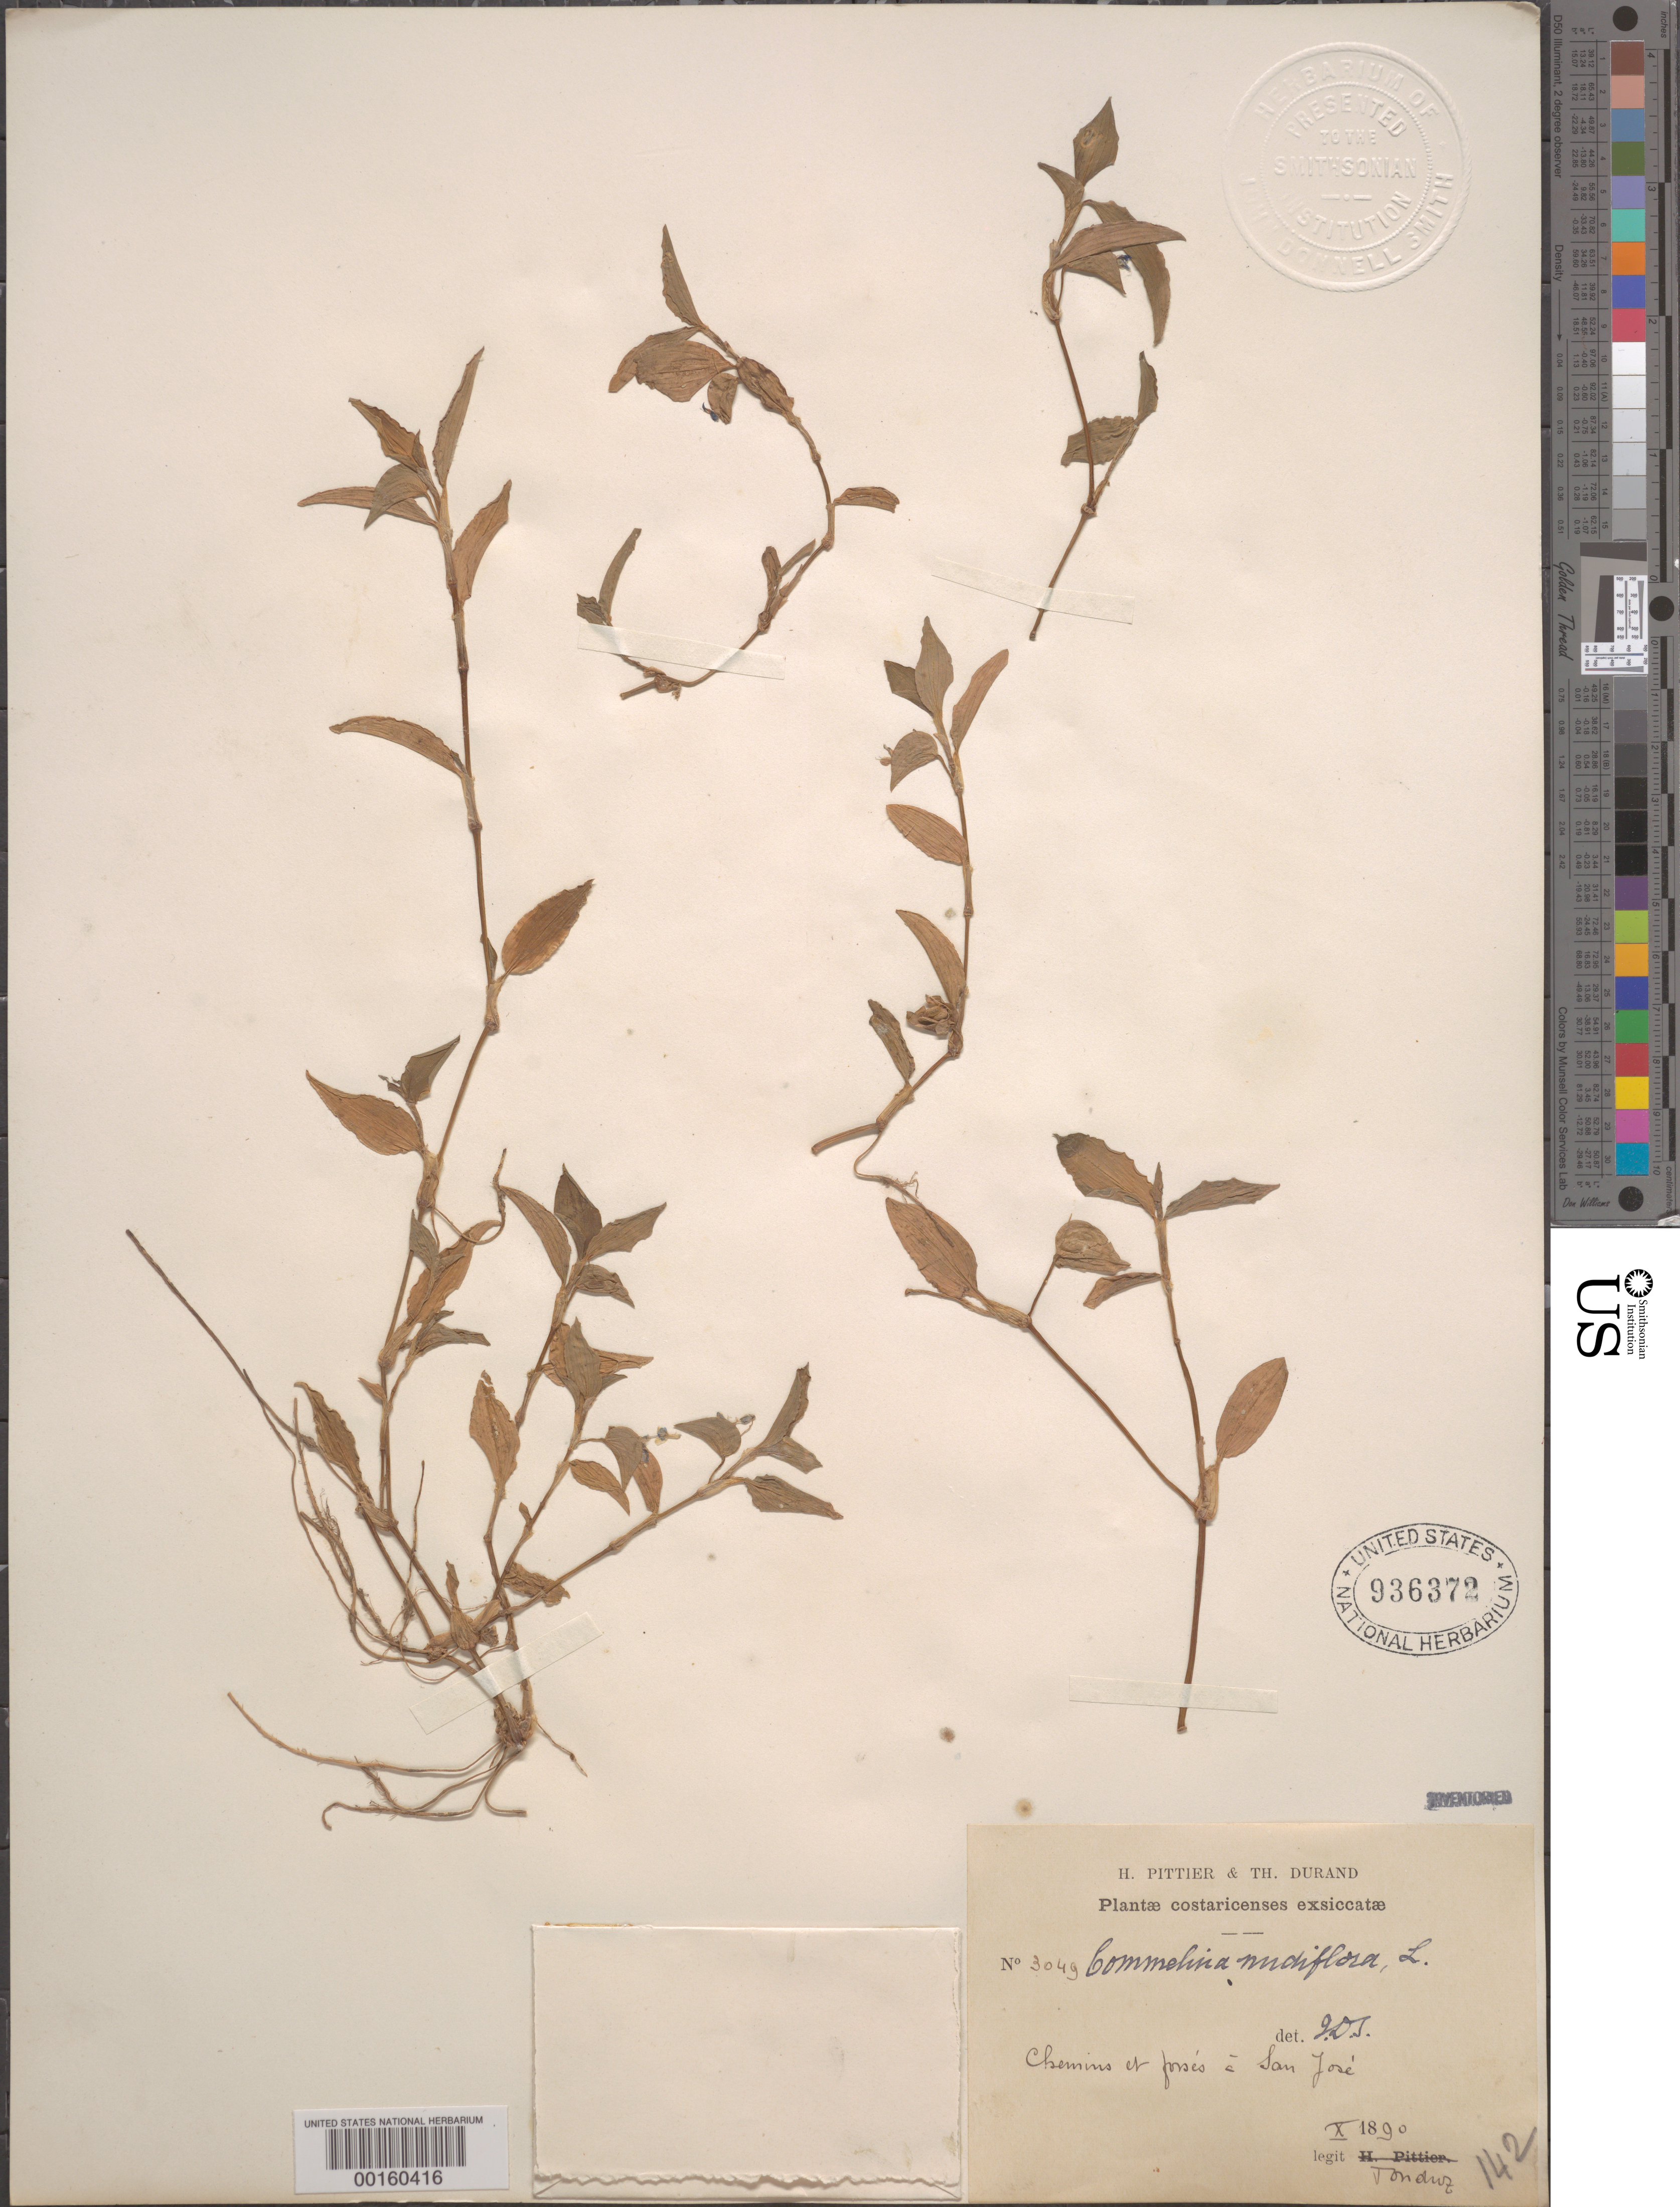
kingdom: Plantae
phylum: Tracheophyta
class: Liliopsida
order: Commelinales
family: Commelinaceae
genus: Commelina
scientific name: Commelina diffusa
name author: Burm. f.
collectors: A. Tonduz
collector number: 3049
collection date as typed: Oct 1890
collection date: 1890-10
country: Costa Rica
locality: San jose; central america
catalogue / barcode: US 936372